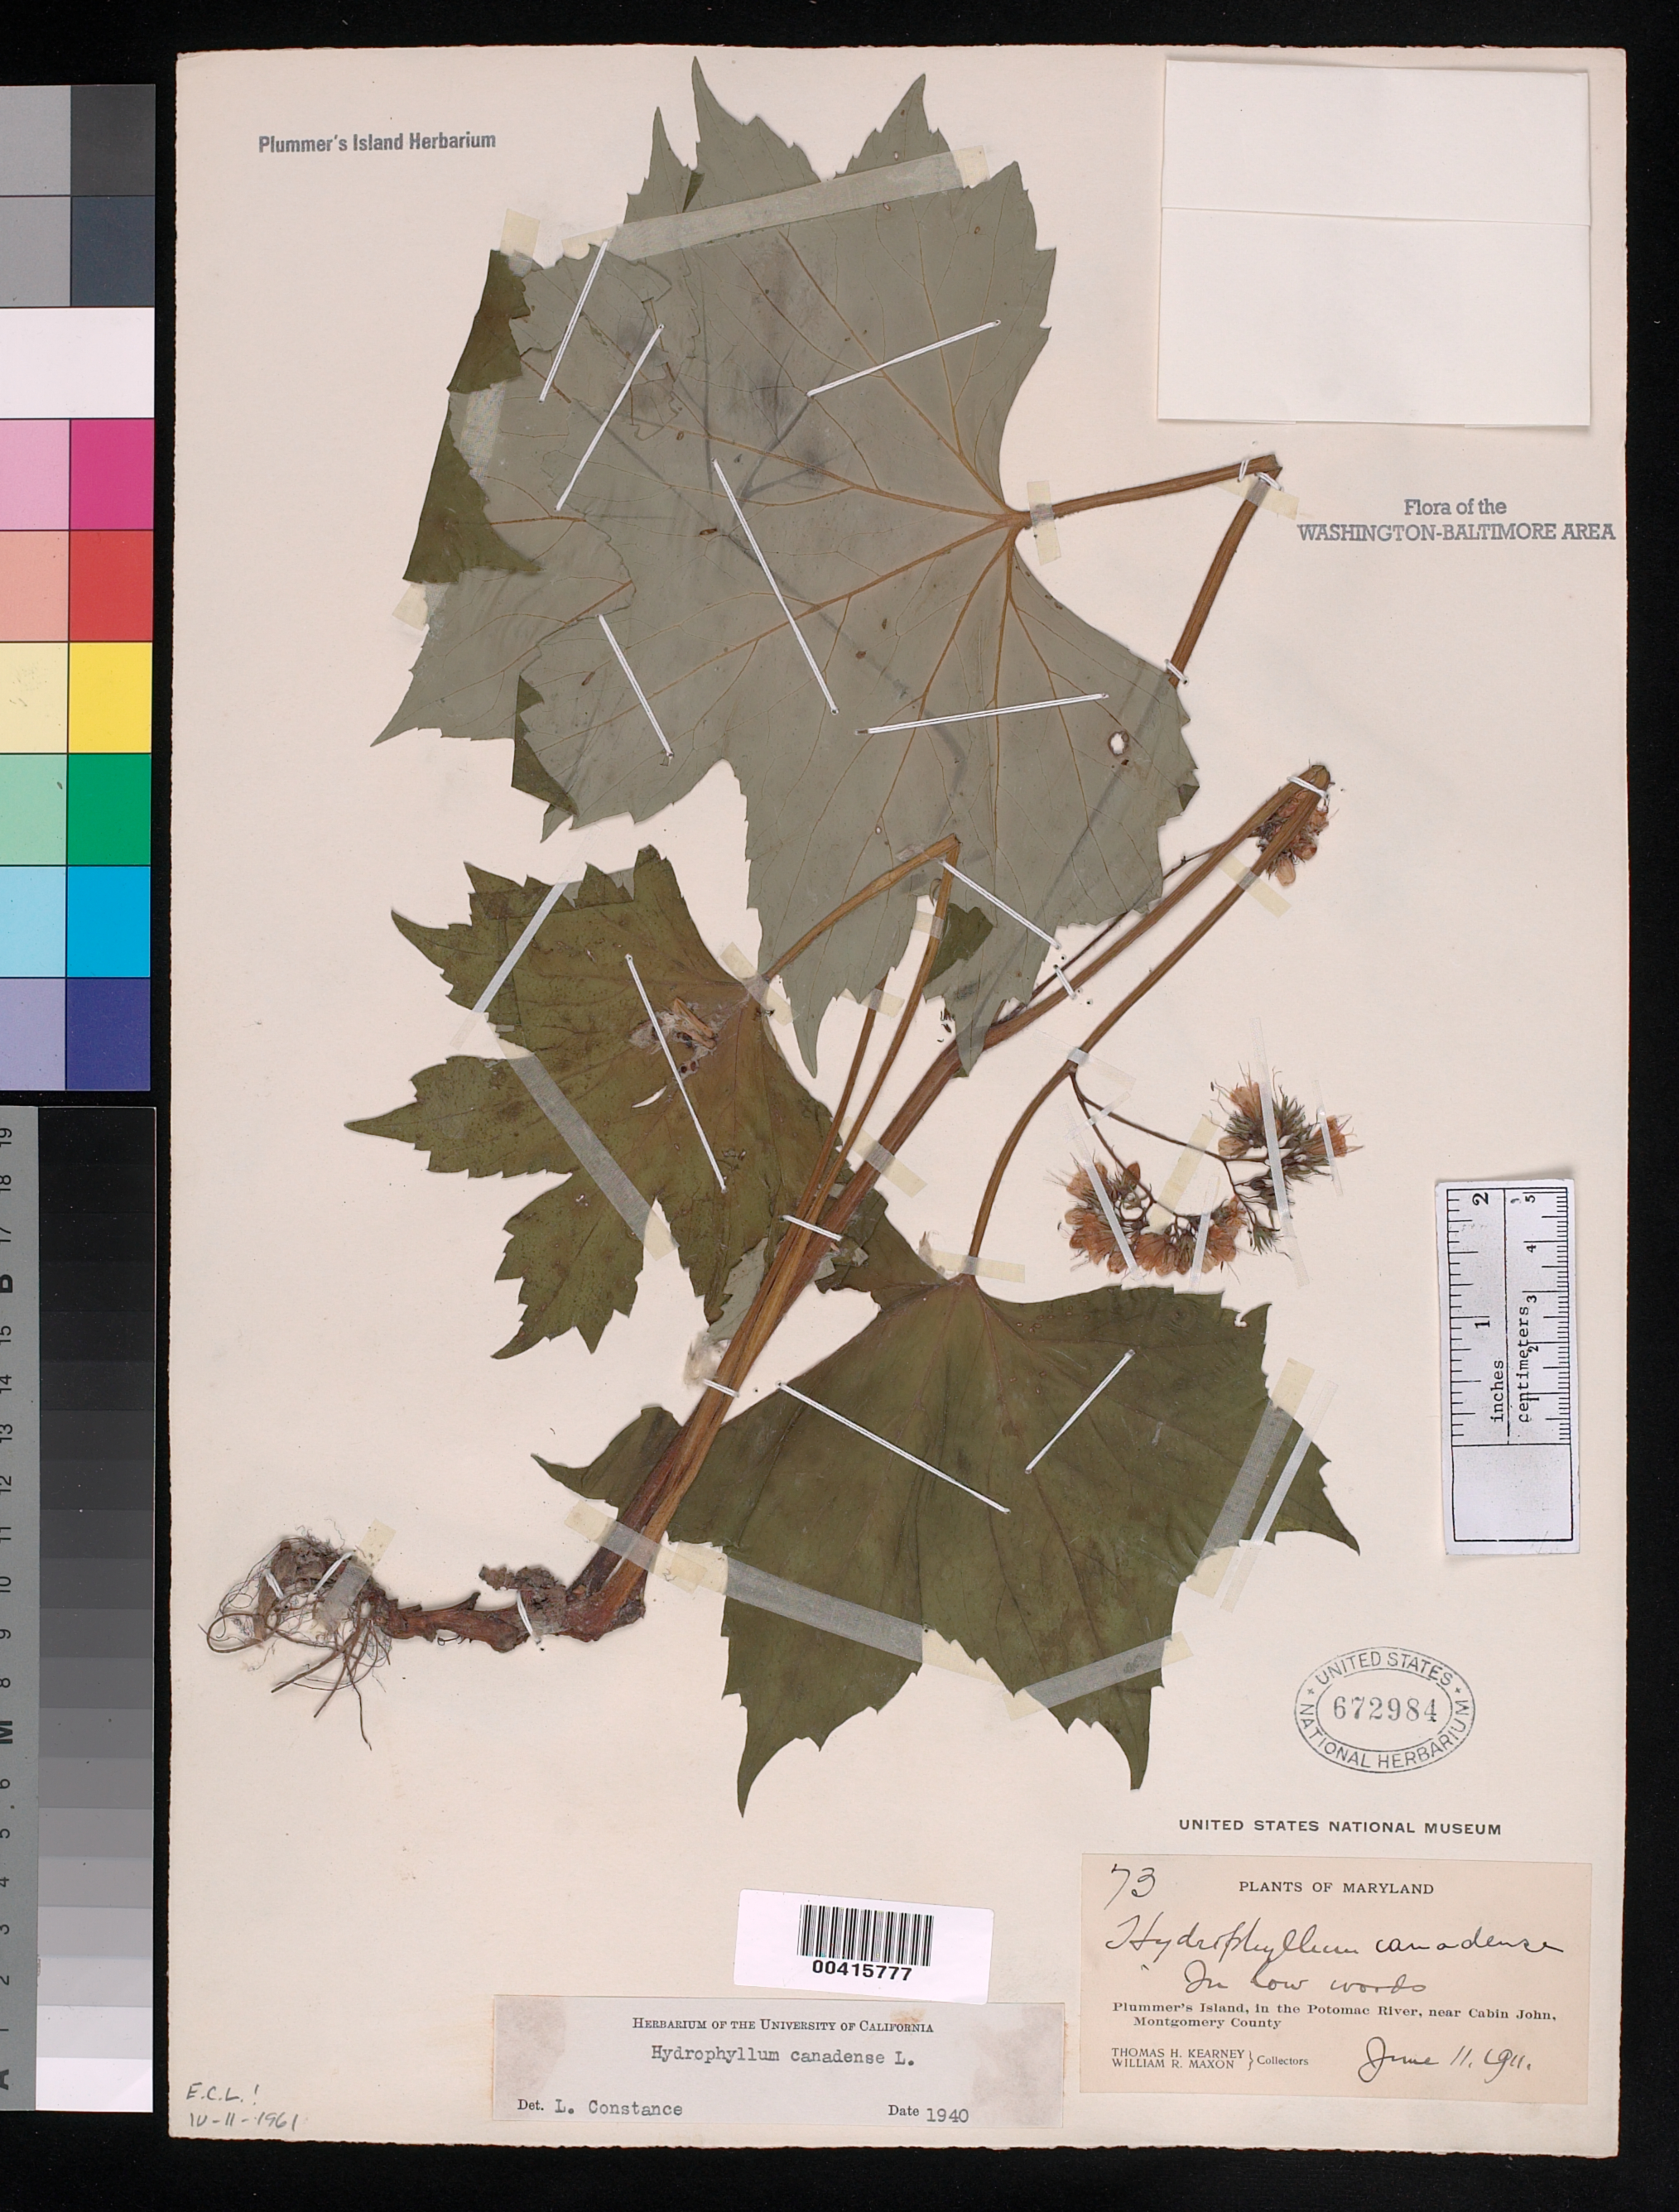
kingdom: Plantae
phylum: Tracheophyta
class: Magnoliopsida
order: Boraginales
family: Hydrophyllaceae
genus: Hydrophyllum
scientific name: Hydrophyllum canadense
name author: L.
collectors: T. H. Kearney & W. R. Maxon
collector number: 73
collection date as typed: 11 Jun 1911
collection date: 1911-06-11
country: United States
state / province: Maryland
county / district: Montgomery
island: Plummers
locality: Plummer's Island C. & O. Canal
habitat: In low woods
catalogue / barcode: US 672984